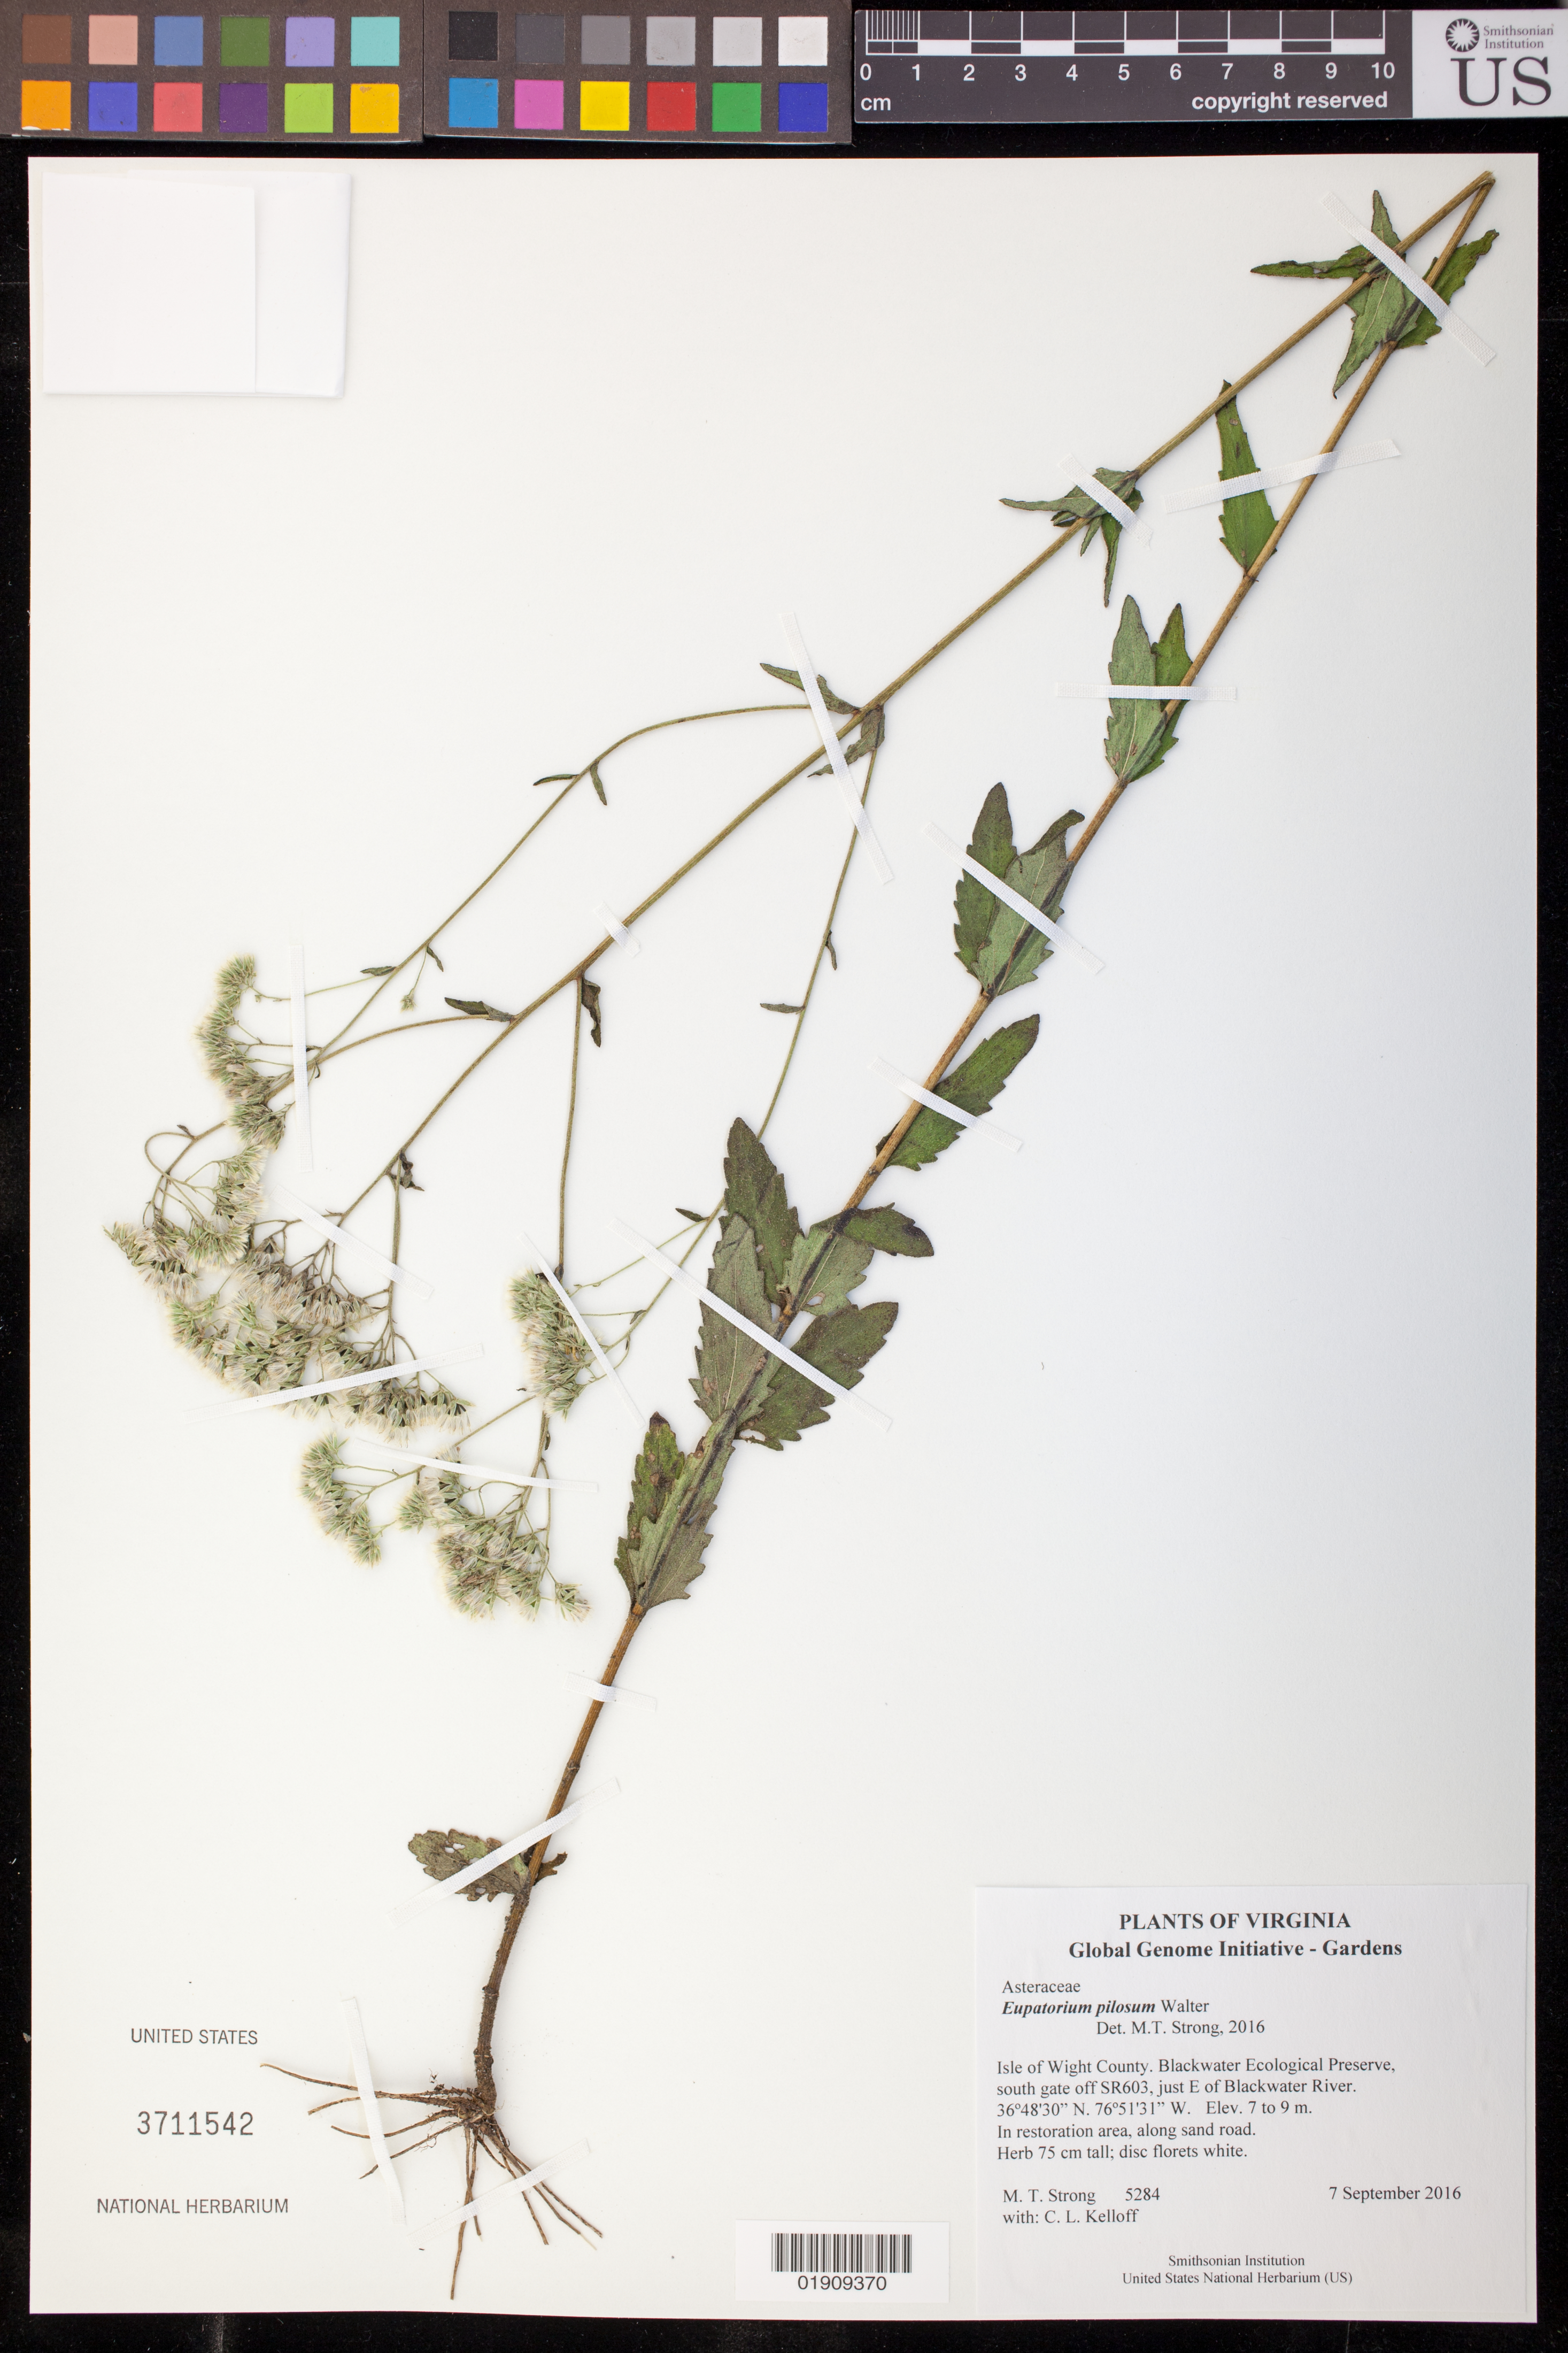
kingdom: Plantae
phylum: Tracheophyta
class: Magnoliopsida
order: Asterales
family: Asteraceae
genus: Eupatorium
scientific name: Eupatorium pilosum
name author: Walter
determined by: Strong, Mark T., (BOT), Smithsonian Institution - National Museum of Natural History (UNITED STATES)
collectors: M. T. Strong & C. L. Kelloff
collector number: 5284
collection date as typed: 7 September 2016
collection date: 2016-09-07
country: United States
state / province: Virginia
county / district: Isle of Wight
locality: Blackwater Ecological Preserve, south gate off SR603, just E of Blackwater River.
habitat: In restoration area, along sand road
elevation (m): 7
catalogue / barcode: US 3711542